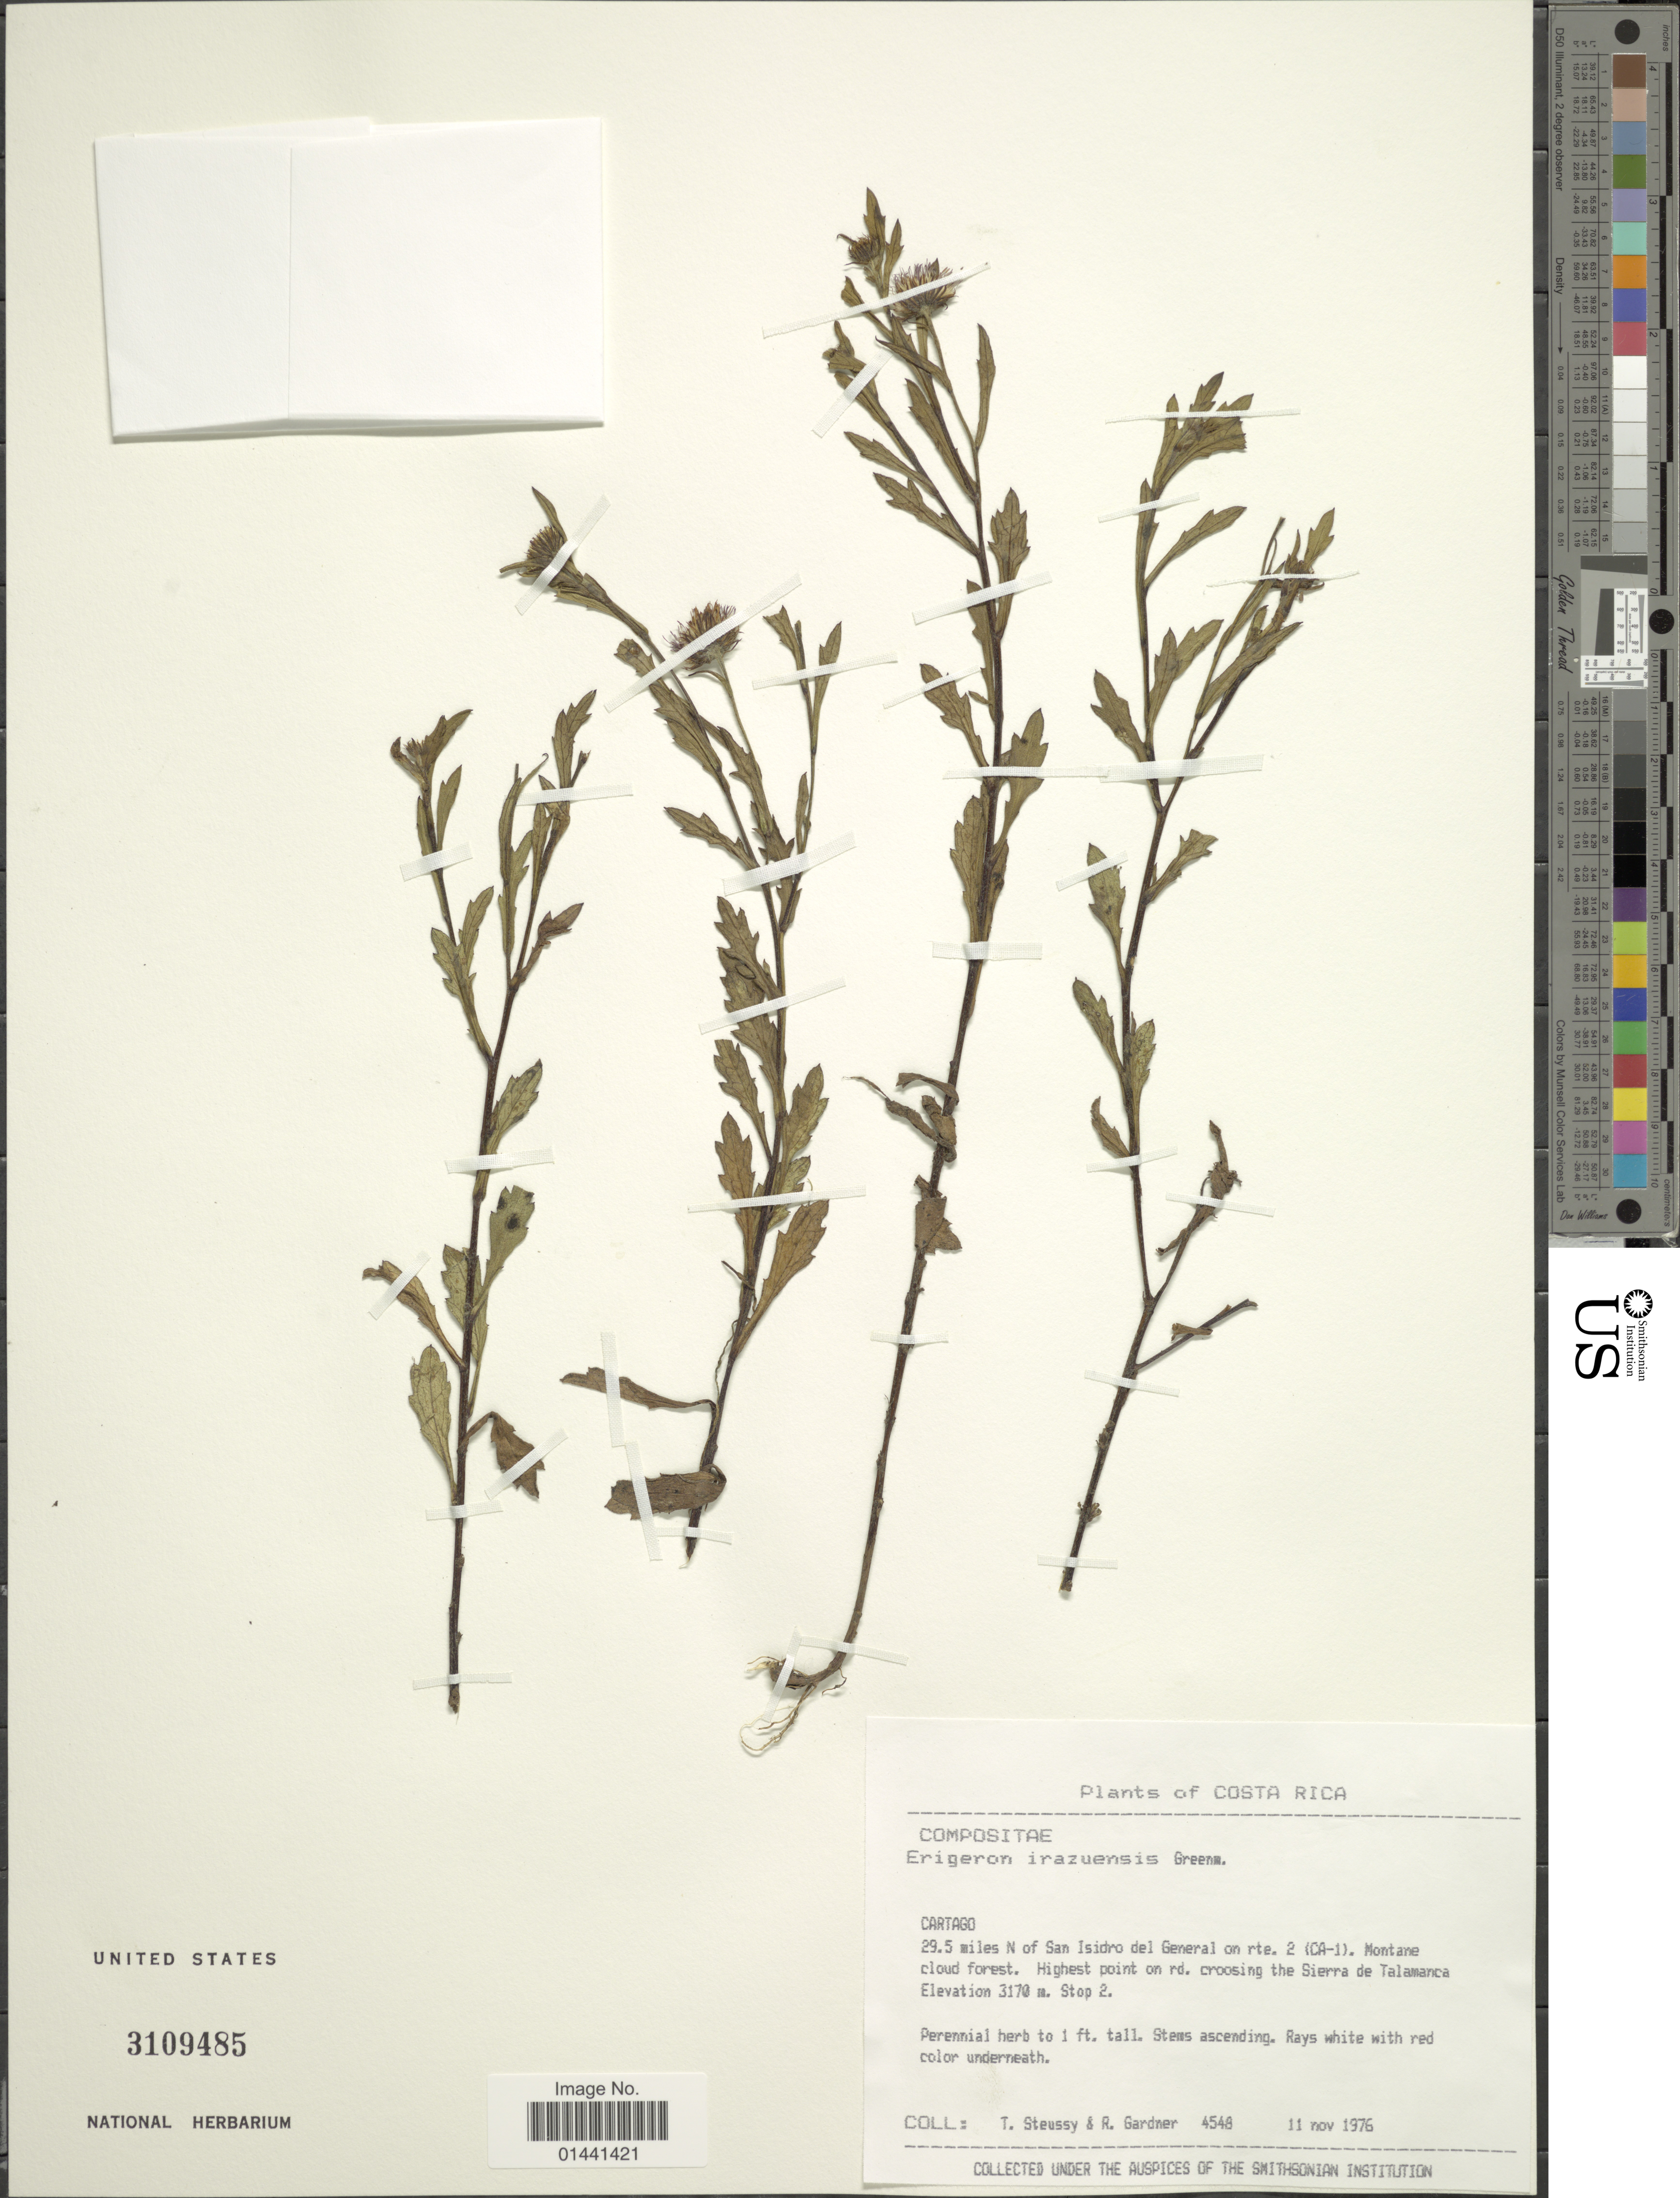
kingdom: Plantae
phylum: Tracheophyta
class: Magnoliopsida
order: Asterales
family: Asteraceae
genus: Erigeron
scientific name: Erigeron irazuense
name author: Greenm.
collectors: T. Steussy & R. C. Gardner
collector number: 4548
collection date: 1976-11-11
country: Costa Rica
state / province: Cartago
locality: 29.5 miles N of San Isidro del General on rte. 2 (CA-1) montare cloud forest, highest point on rd. croosing the Sierra de Talamanca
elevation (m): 3170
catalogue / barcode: US 3109485